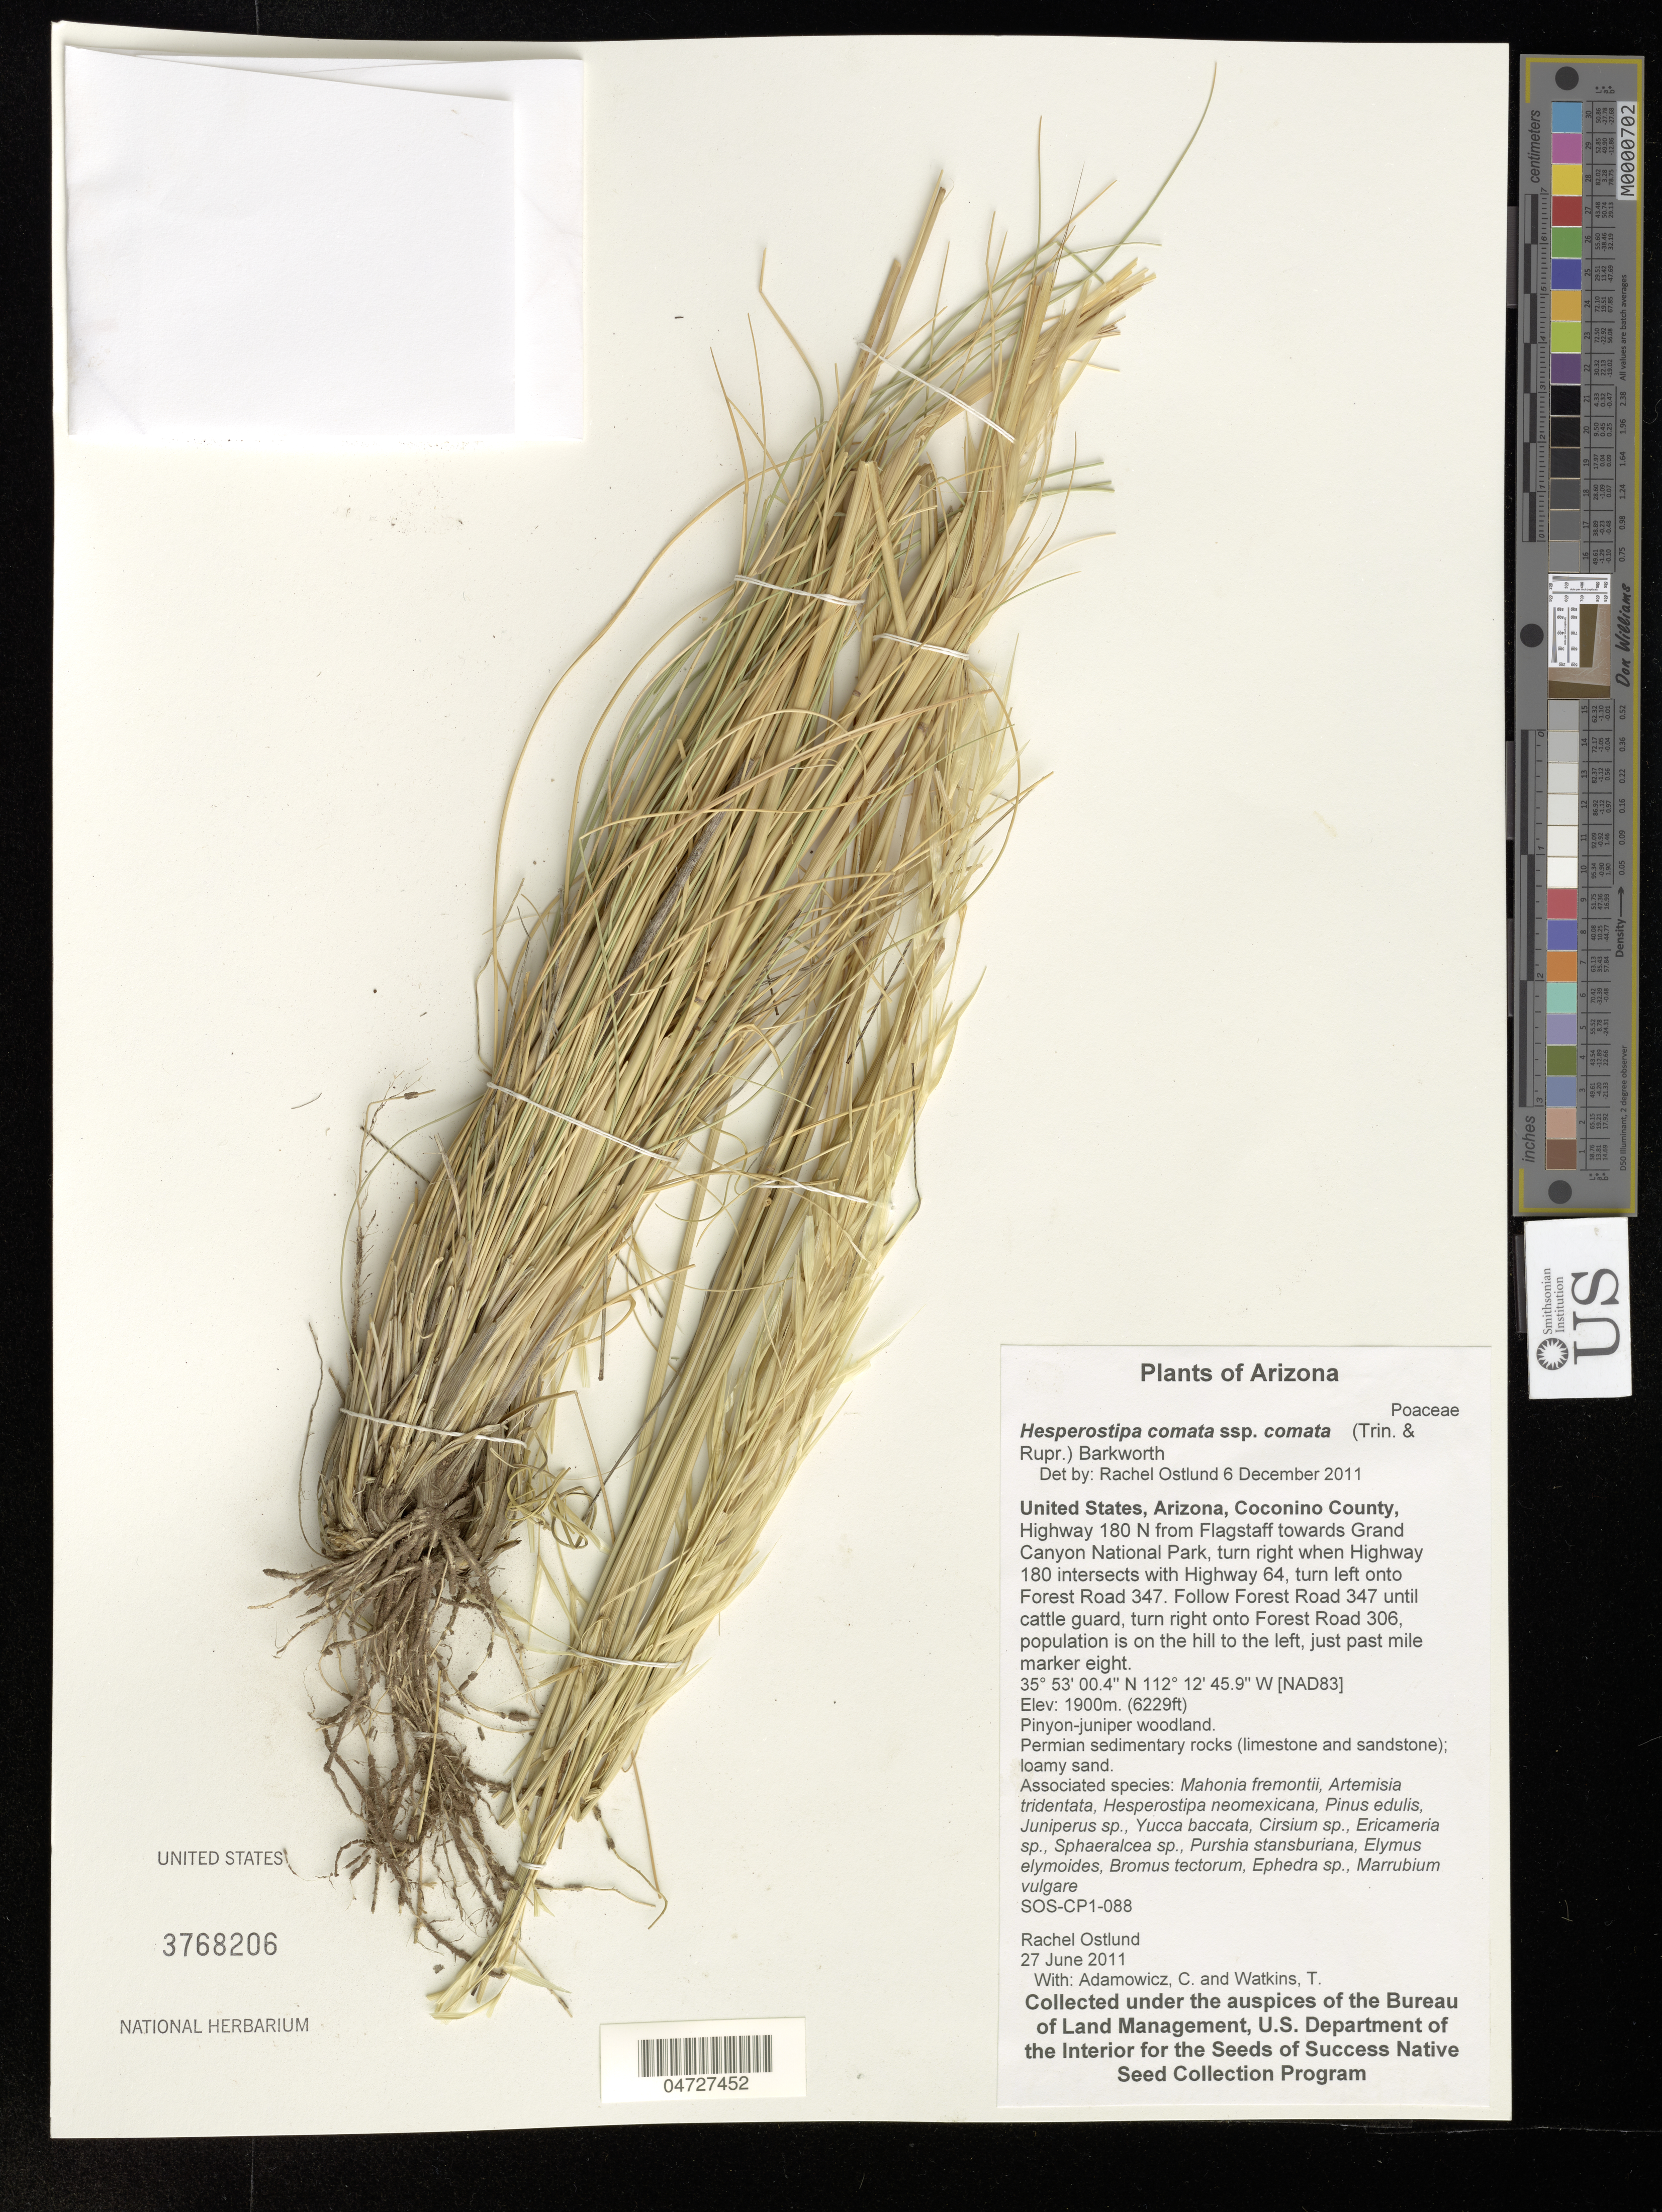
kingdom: Plantae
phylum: Tracheophyta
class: Liliopsida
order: Poales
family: Poaceae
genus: Hesperostipa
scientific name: Hesperostipa comata subsp. comata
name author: (Trin. & Rupr.) Barkworth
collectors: R. Ostlund, C. Adamowicz & T. Watkins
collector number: SOS-CP1-088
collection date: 2011-06-27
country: United States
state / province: Arizona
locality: Coconino County, Highway 180 N from Flagstaff towards Grand Canyon National Park, turn right when Highway 180 intersects with Highway 64, turn left onto Forest Road 347. Follow Forest Road 347 until cattle guard, turn right onto Forest Road 306, population is on the hill to the left, just past mile marker eight.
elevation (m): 1900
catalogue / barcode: US 3768206